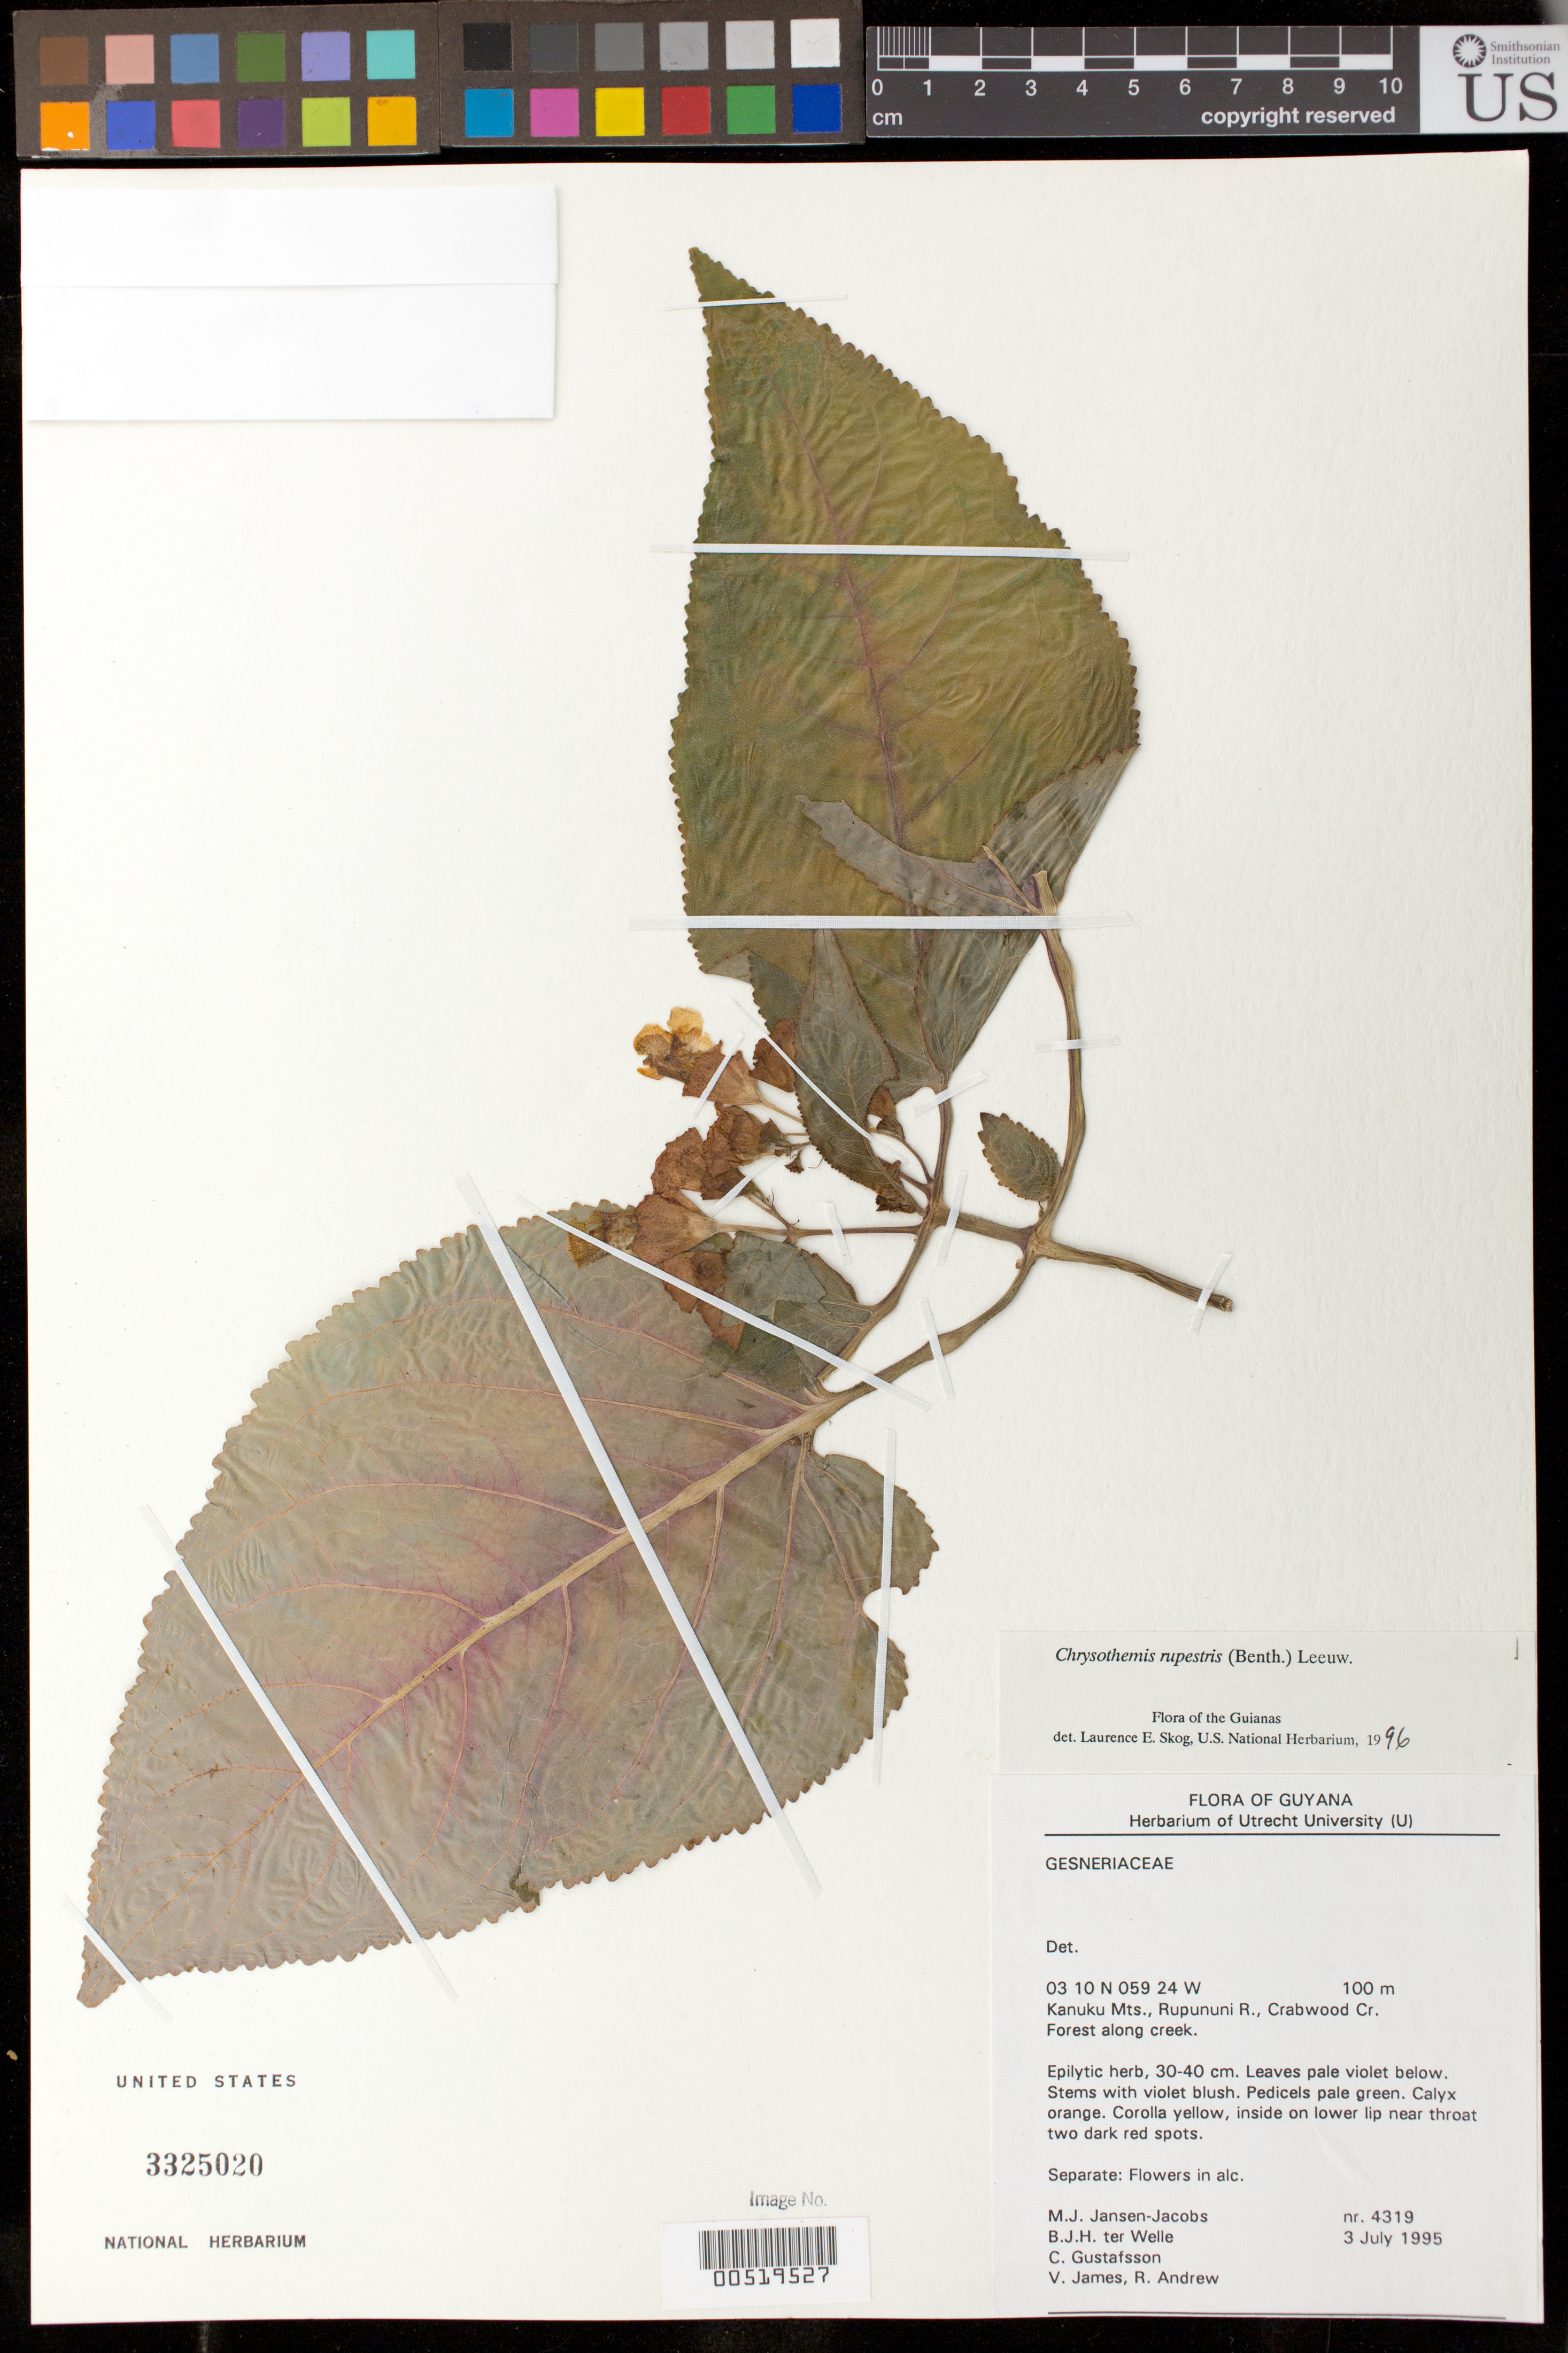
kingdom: Plantae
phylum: Tracheophyta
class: Magnoliopsida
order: Lamiales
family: Gesneriaceae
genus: Chrysothemis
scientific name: Chrysothemis rupestris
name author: (Benth.) Leeuwenb.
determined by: Skog, Laurence E.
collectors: M. J. Jansen-Jacobs, B. Welle, C. G. Gustafsson, V. James & R. Andrew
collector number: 4319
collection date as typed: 03 Jul 1995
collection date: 1995-07-03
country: Guyana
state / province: U. Takutu-U. Essequibo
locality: Kanuku Mts., Rupununi R., Crabwood Cr.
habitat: Forest along creek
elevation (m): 100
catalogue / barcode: US 3325020